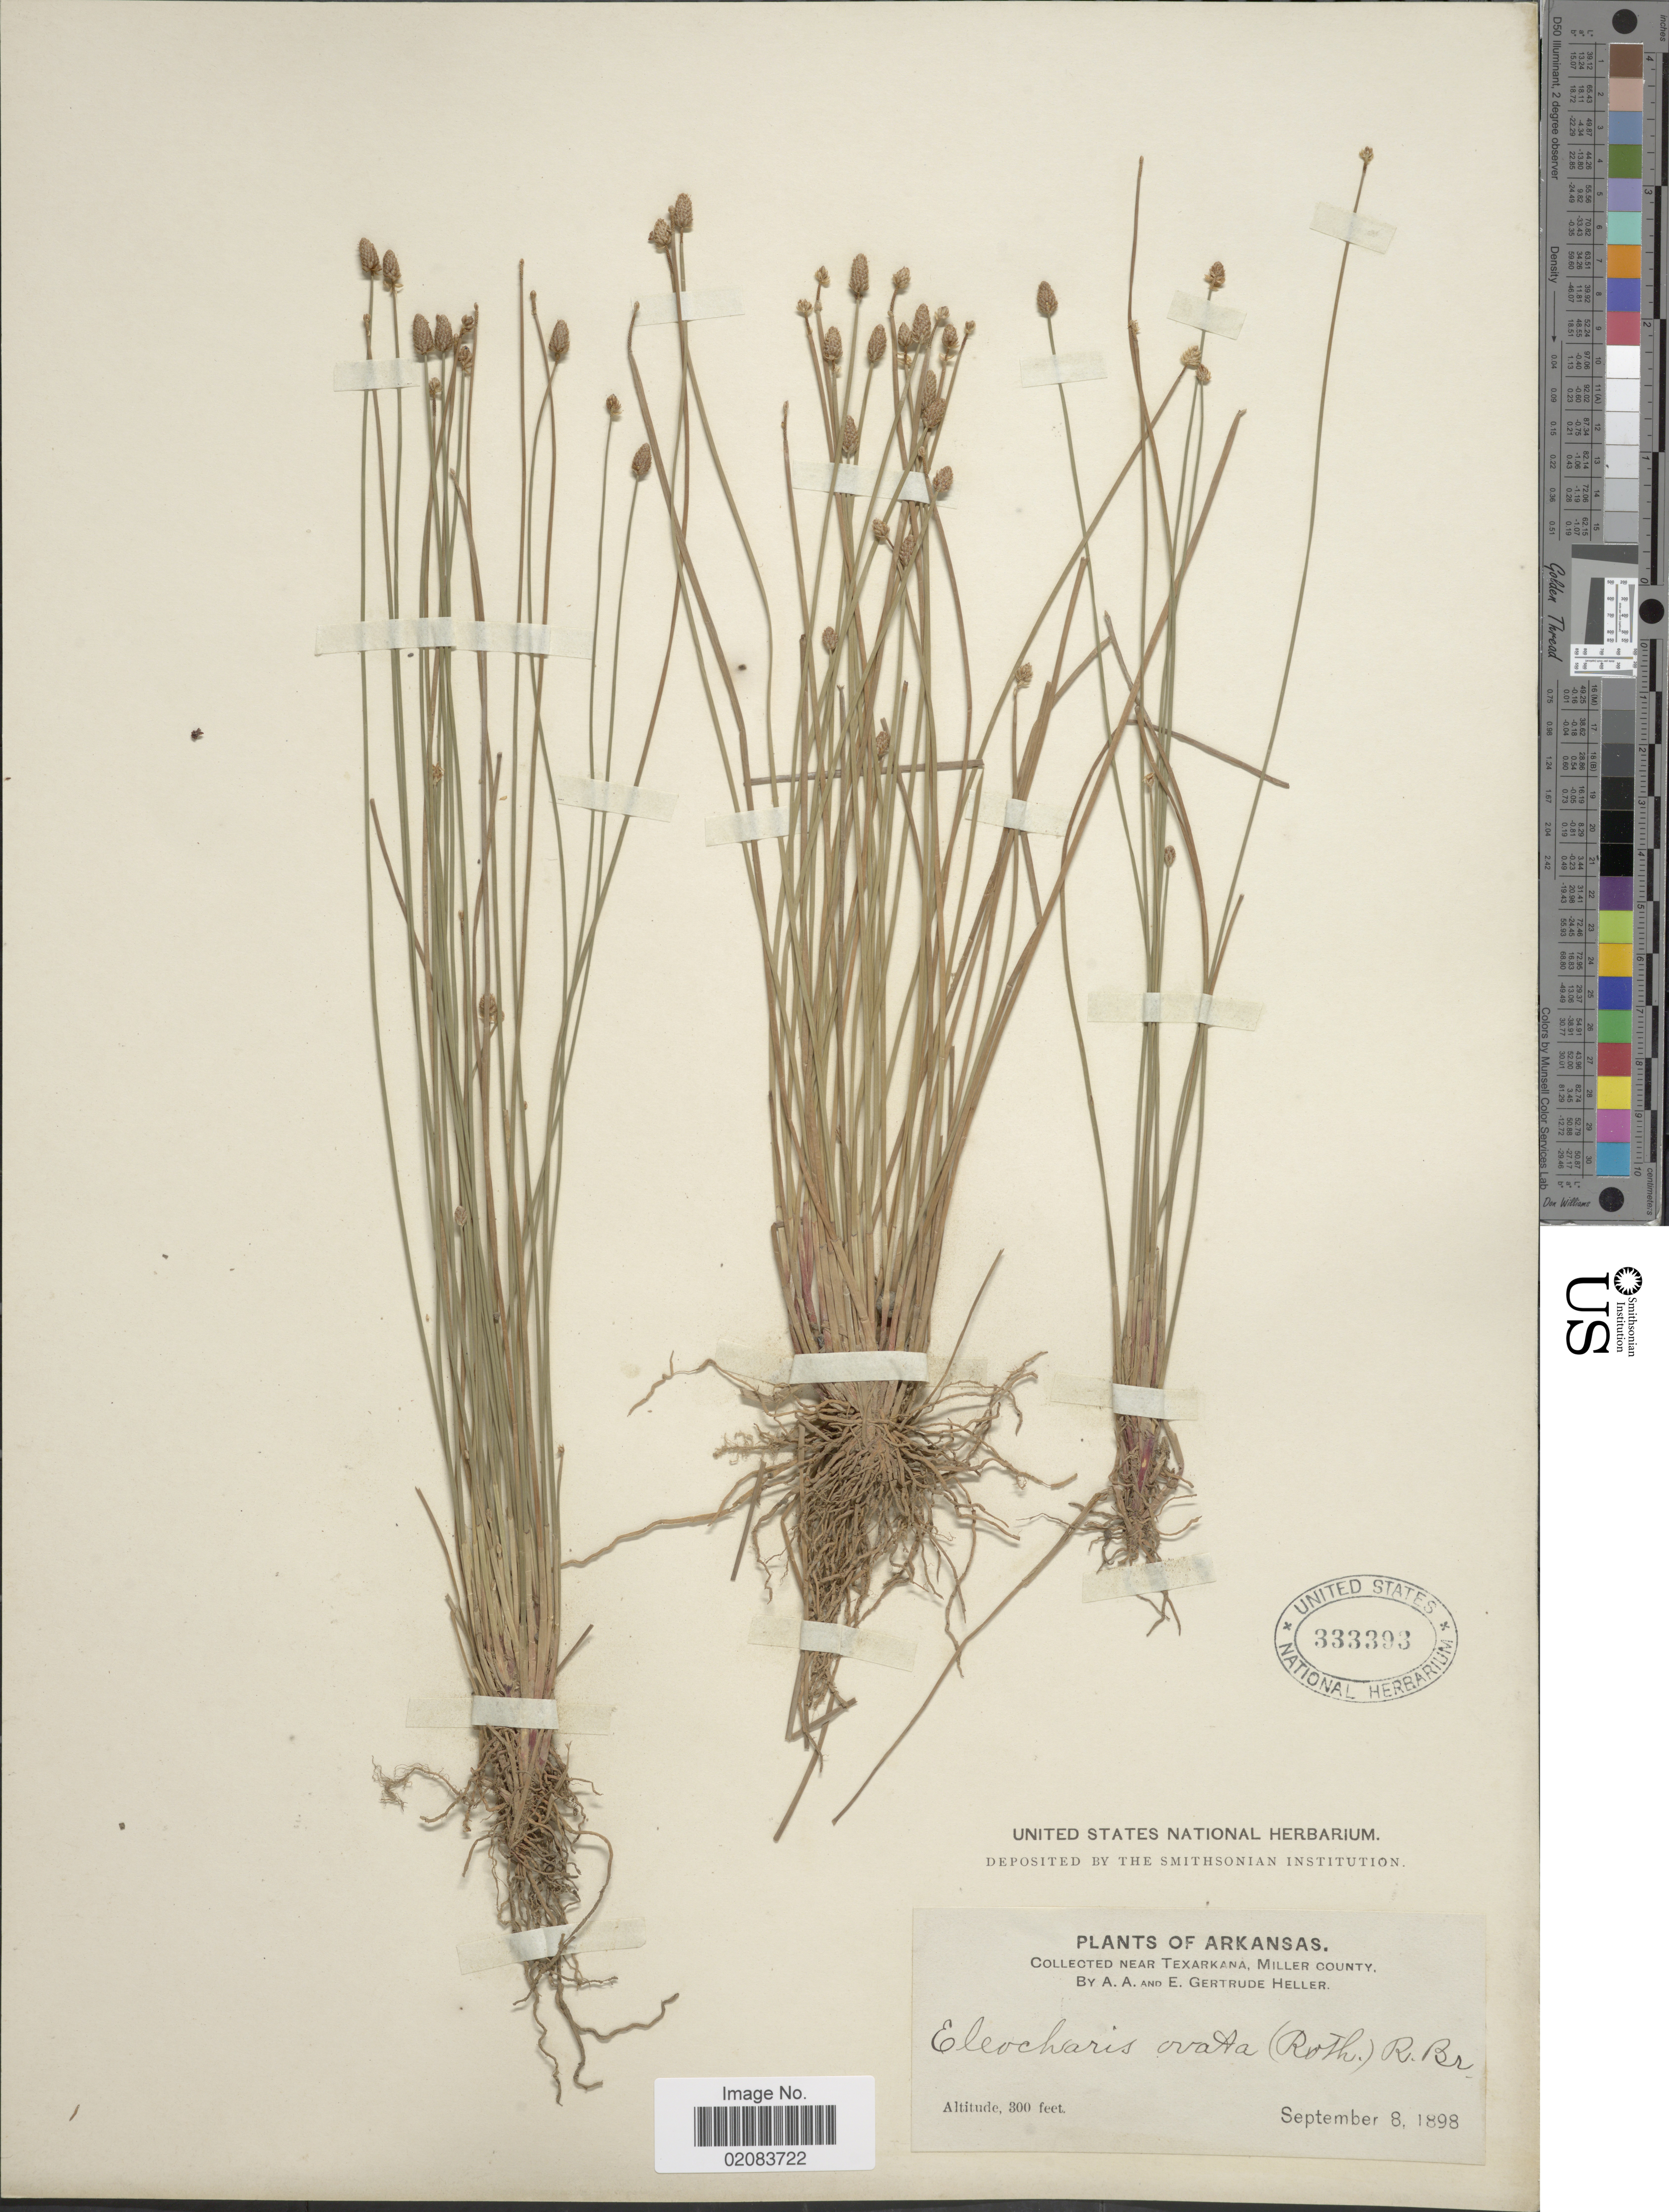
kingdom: Plantae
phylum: Tracheophyta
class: Liliopsida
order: Poales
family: Cyperaceae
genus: Eleocharis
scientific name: Eleocharis obtusa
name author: (Willd.) Schult.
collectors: A. A. Heller & E. G. Heller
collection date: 1898-09-08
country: United States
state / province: Arkansas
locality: Near Texarkana, Miller County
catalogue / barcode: US 333393